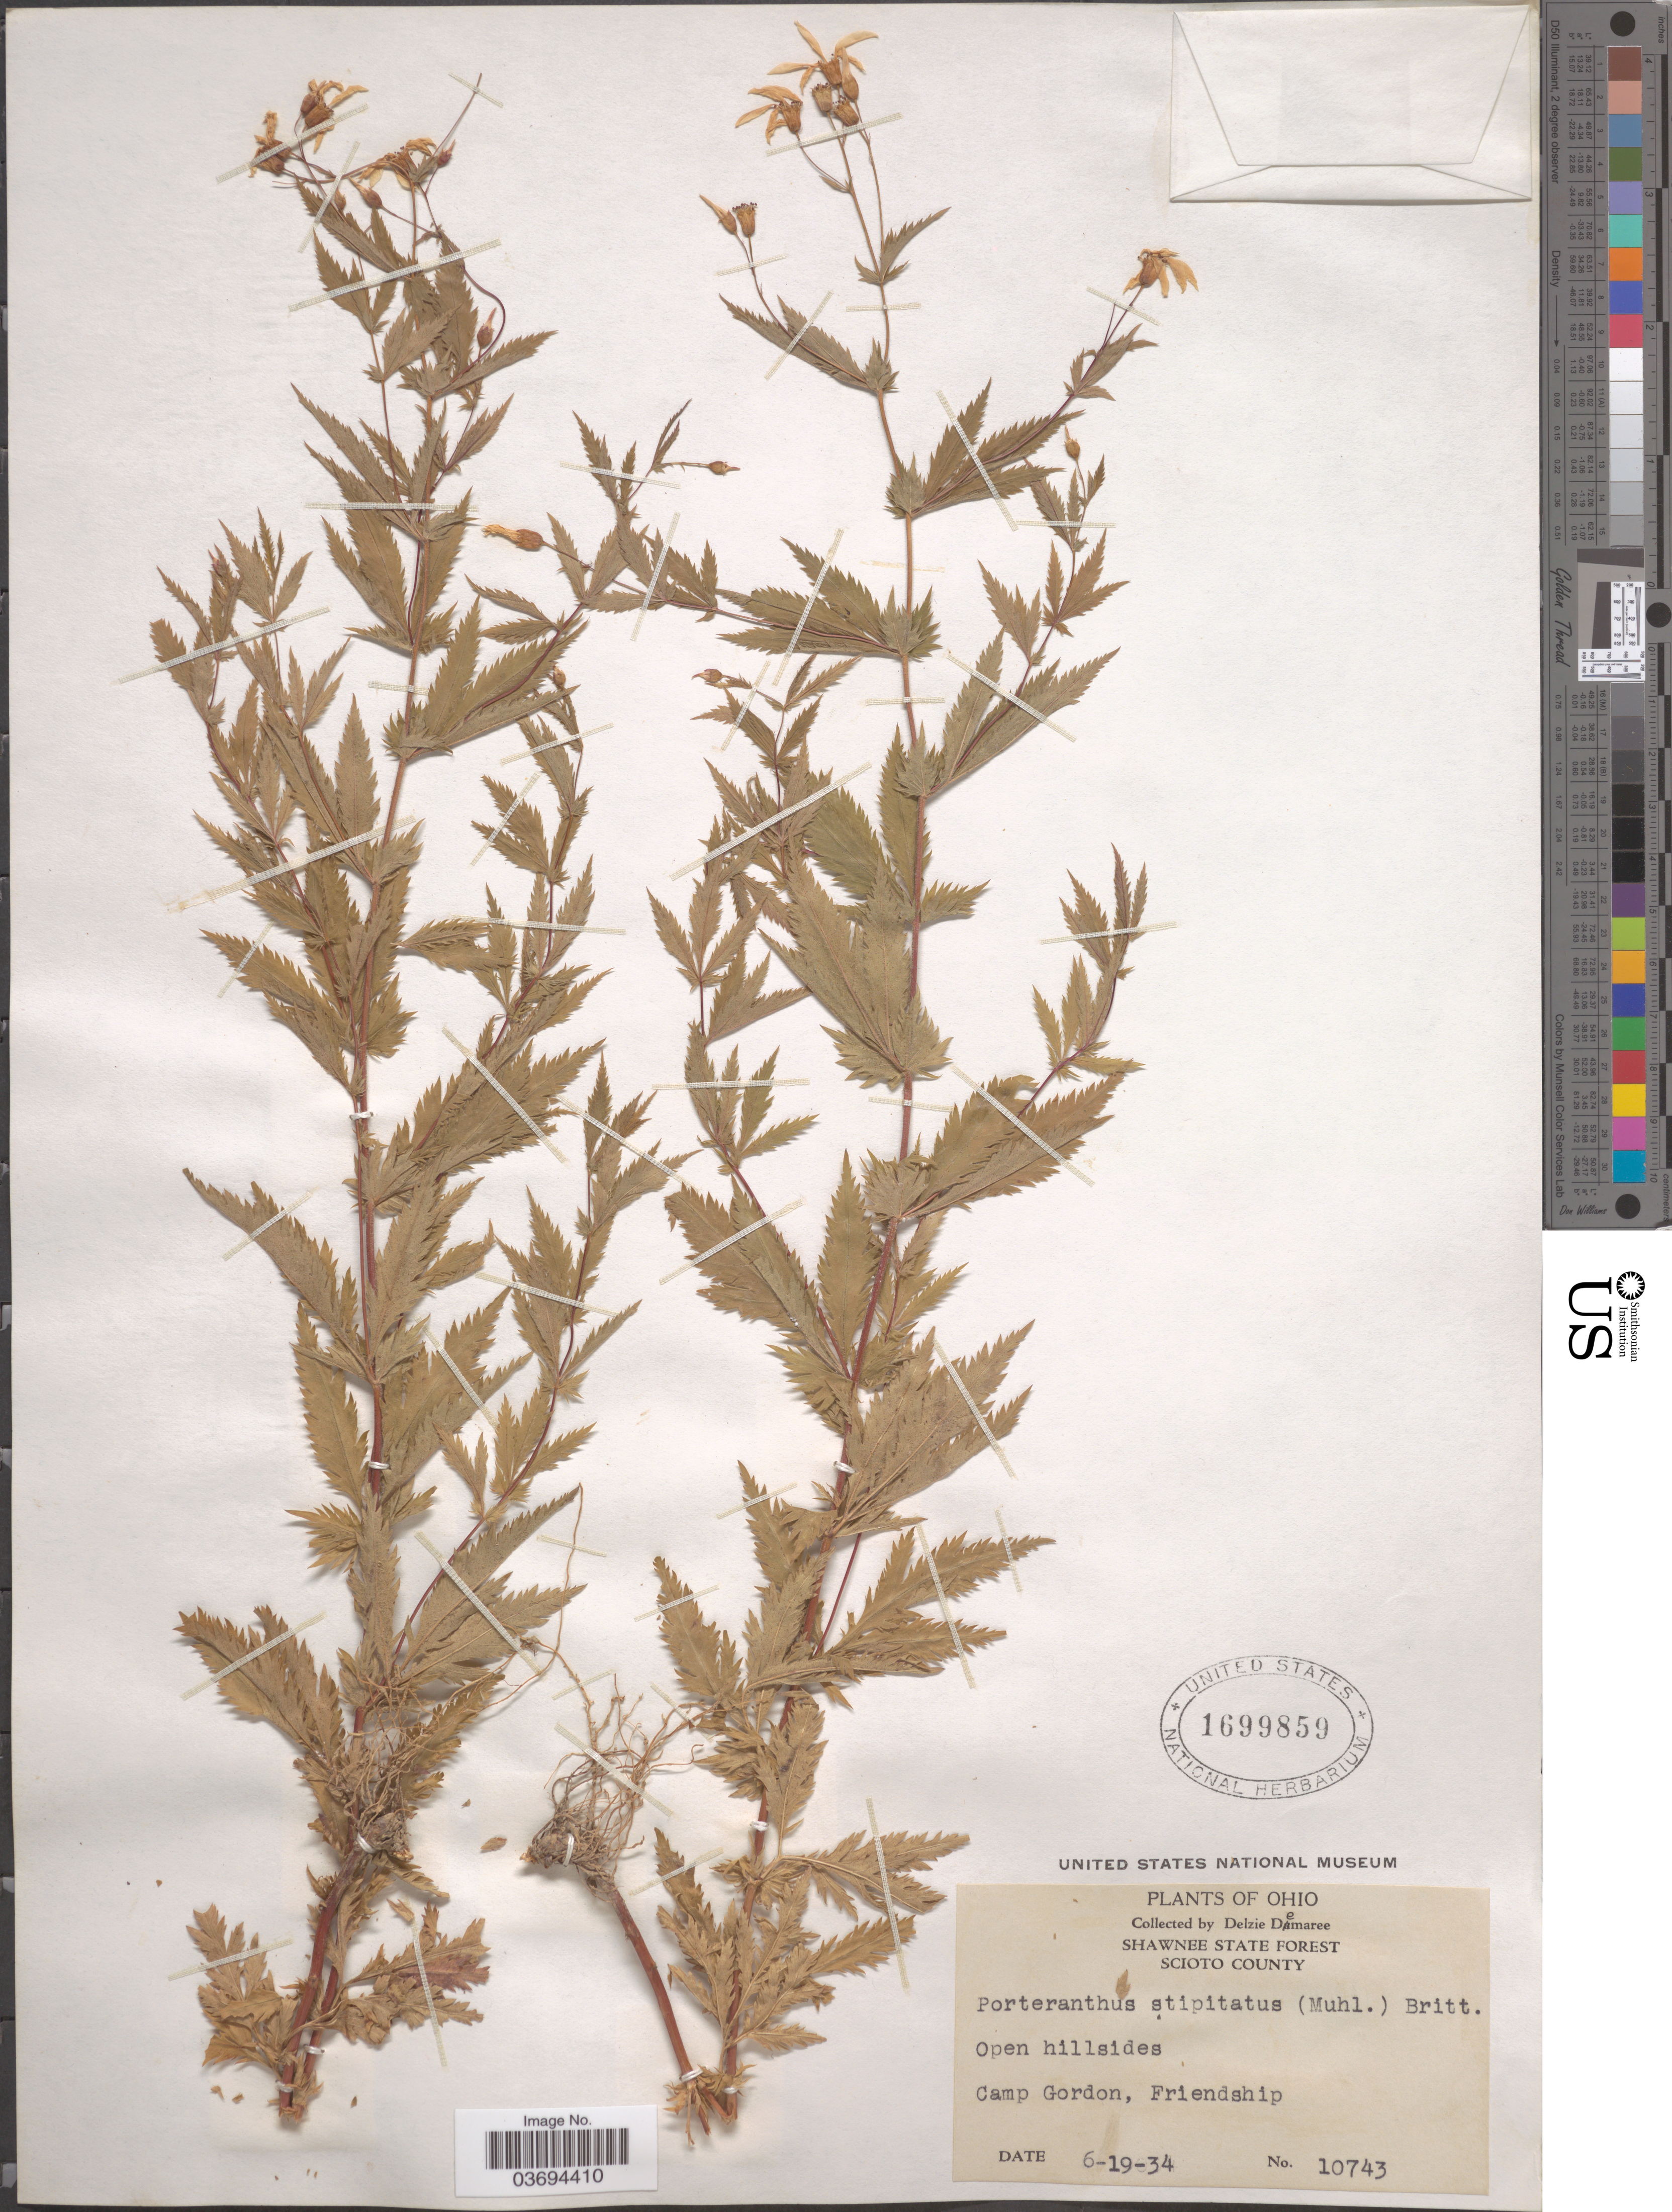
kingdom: Plantae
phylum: Tracheophyta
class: Magnoliopsida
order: Rosales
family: Rosaceae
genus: Gillenia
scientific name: Gillenia stipulata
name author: (Muhl. ex Willd.) Nutt.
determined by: Strong, Mark T., (BOT), Smithsonian Institution - National Museum of Natural History (UNITED STATES)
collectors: D. Demaree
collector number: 10743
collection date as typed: Transcribed d/m/y: 19/6/34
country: United States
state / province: Ohio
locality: Shawnee State Forest. Scioto County. Camp Gordon, Friendship.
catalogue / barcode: US 1699859